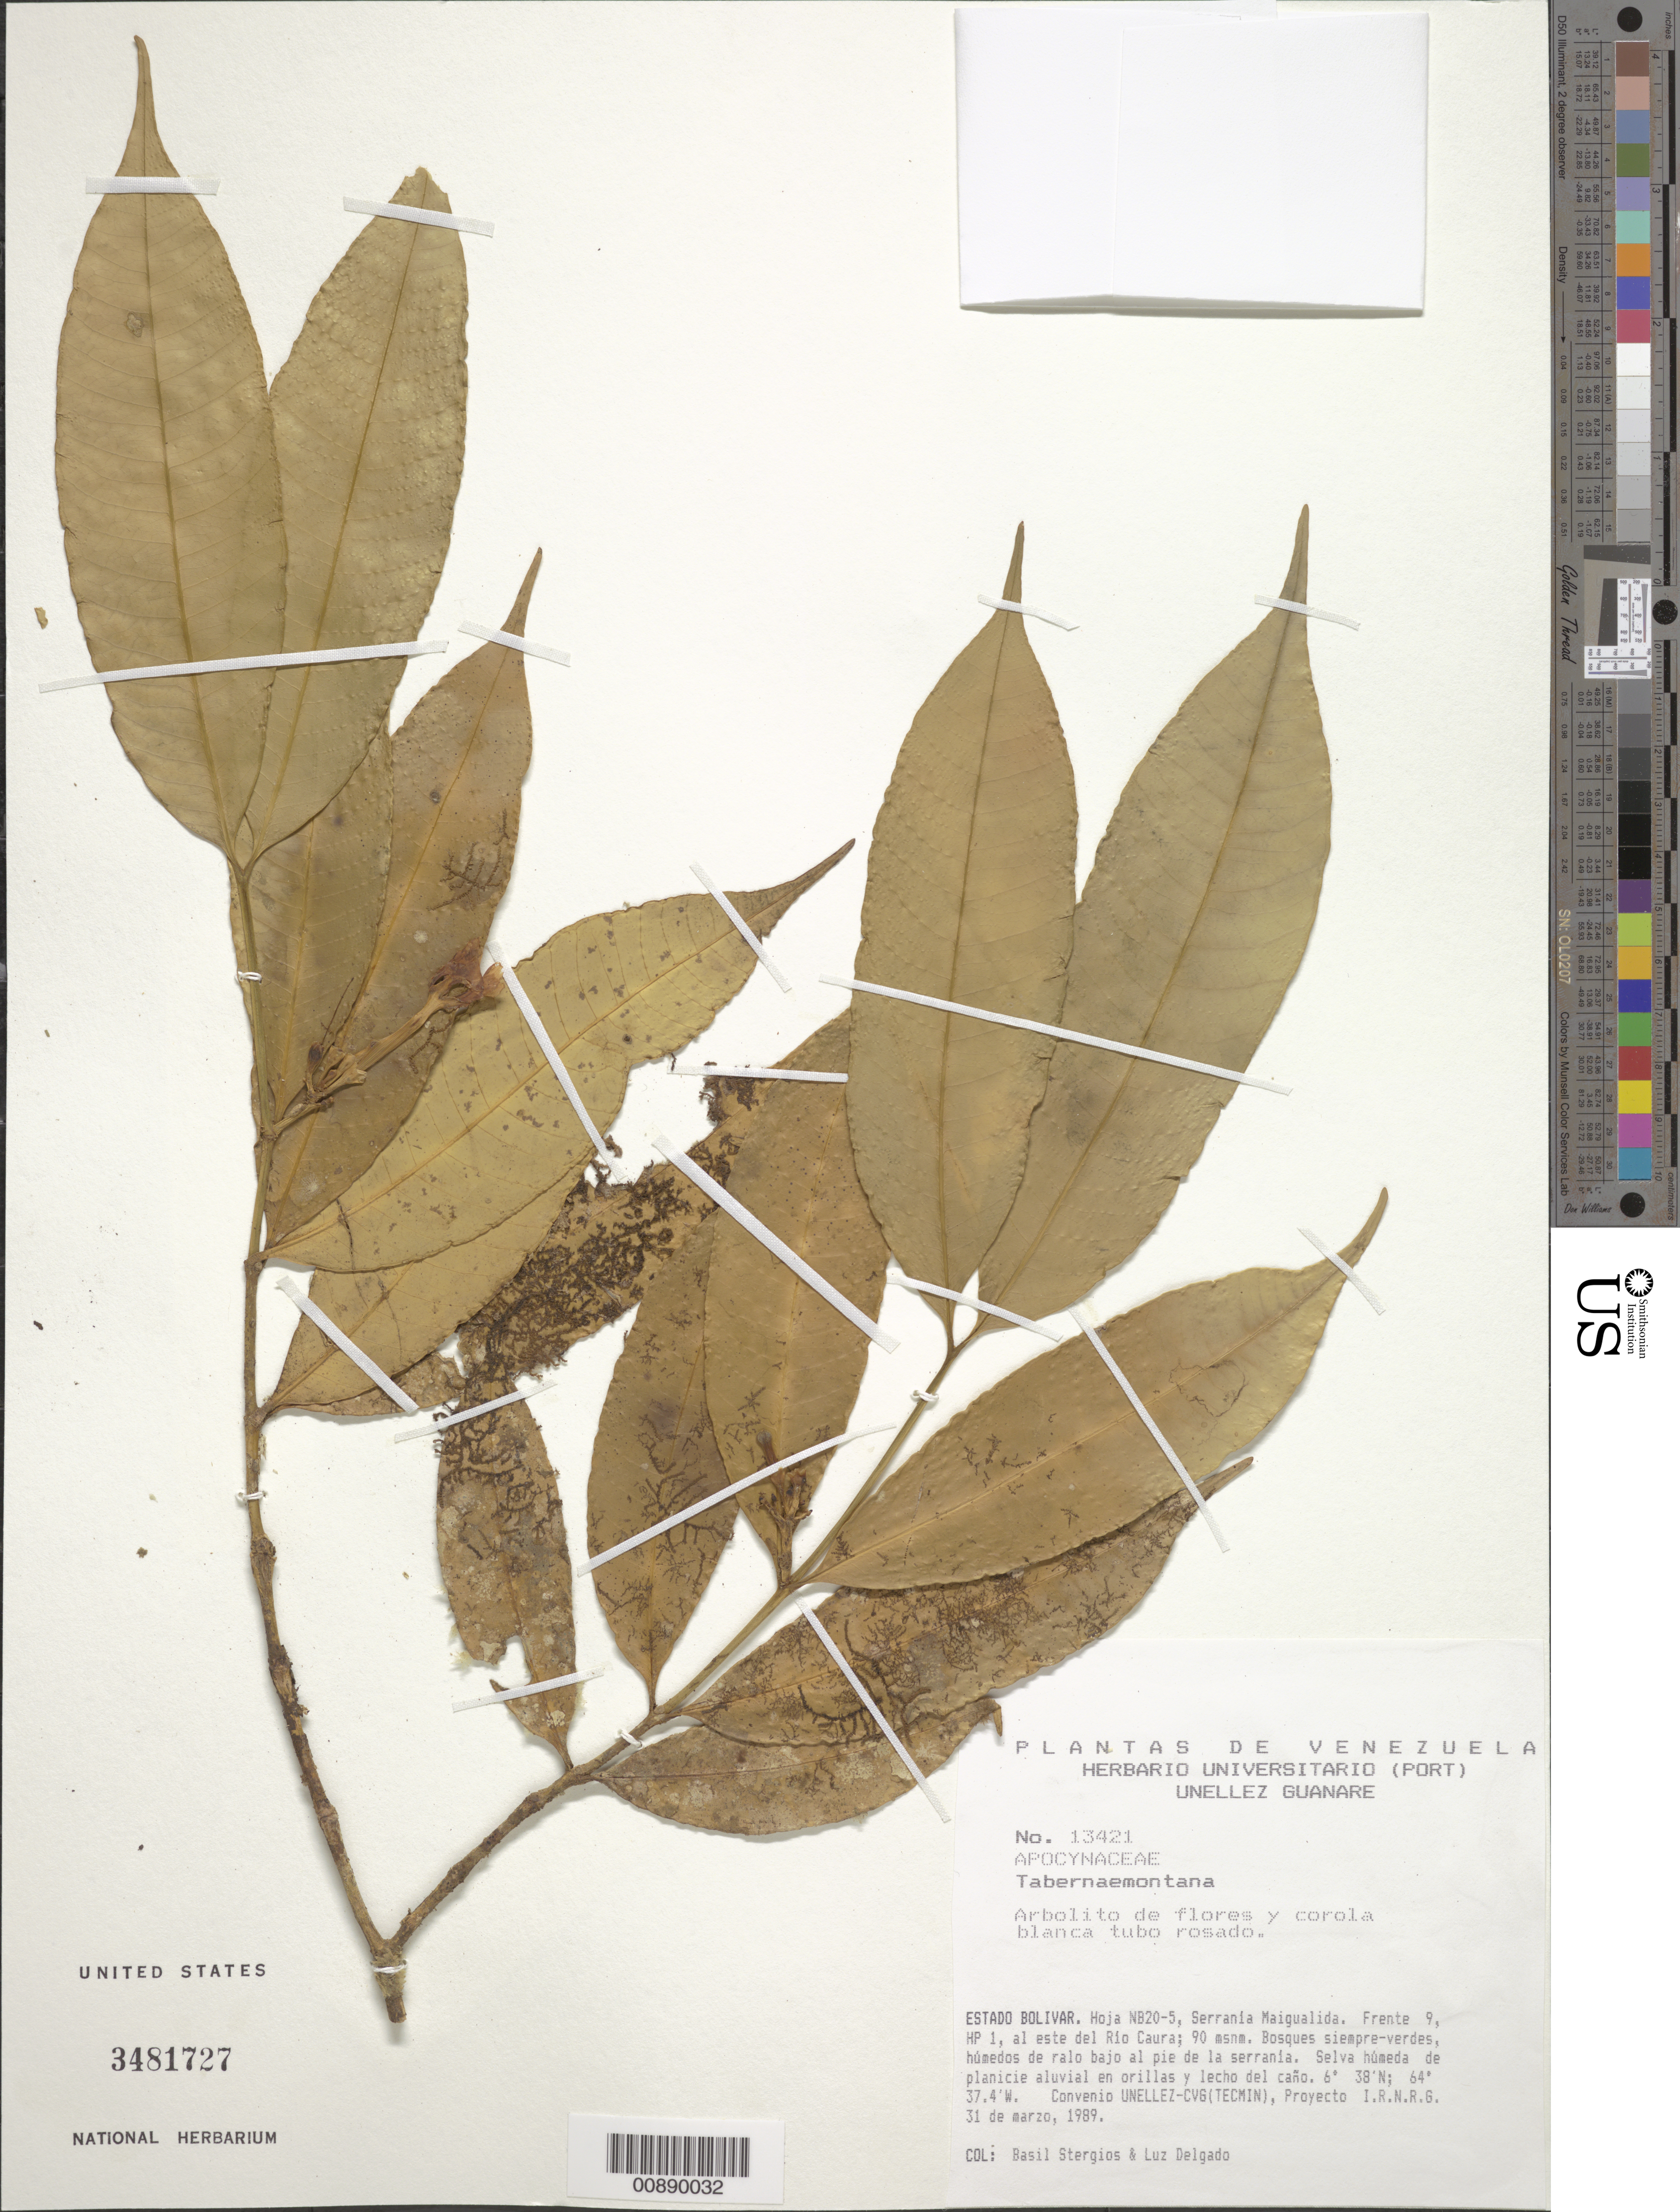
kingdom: Plantae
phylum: Tracheophyta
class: Magnoliopsida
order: Gentianales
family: Apocynaceae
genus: Tabernaemontana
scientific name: Tabernaemontana sp.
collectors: B. G. Stergios & L. Delgado V.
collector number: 13421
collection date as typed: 31-Mar-89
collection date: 1989-03-31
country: Venezuela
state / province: Bolívar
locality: Serrania Maigualida, E del río Caura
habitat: Bosques siempre verdes humedos de ralo bajo al pié de la serrania; selva húmeda de planicie aluvial en orillas y lecho del caño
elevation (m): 90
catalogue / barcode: US 3481727